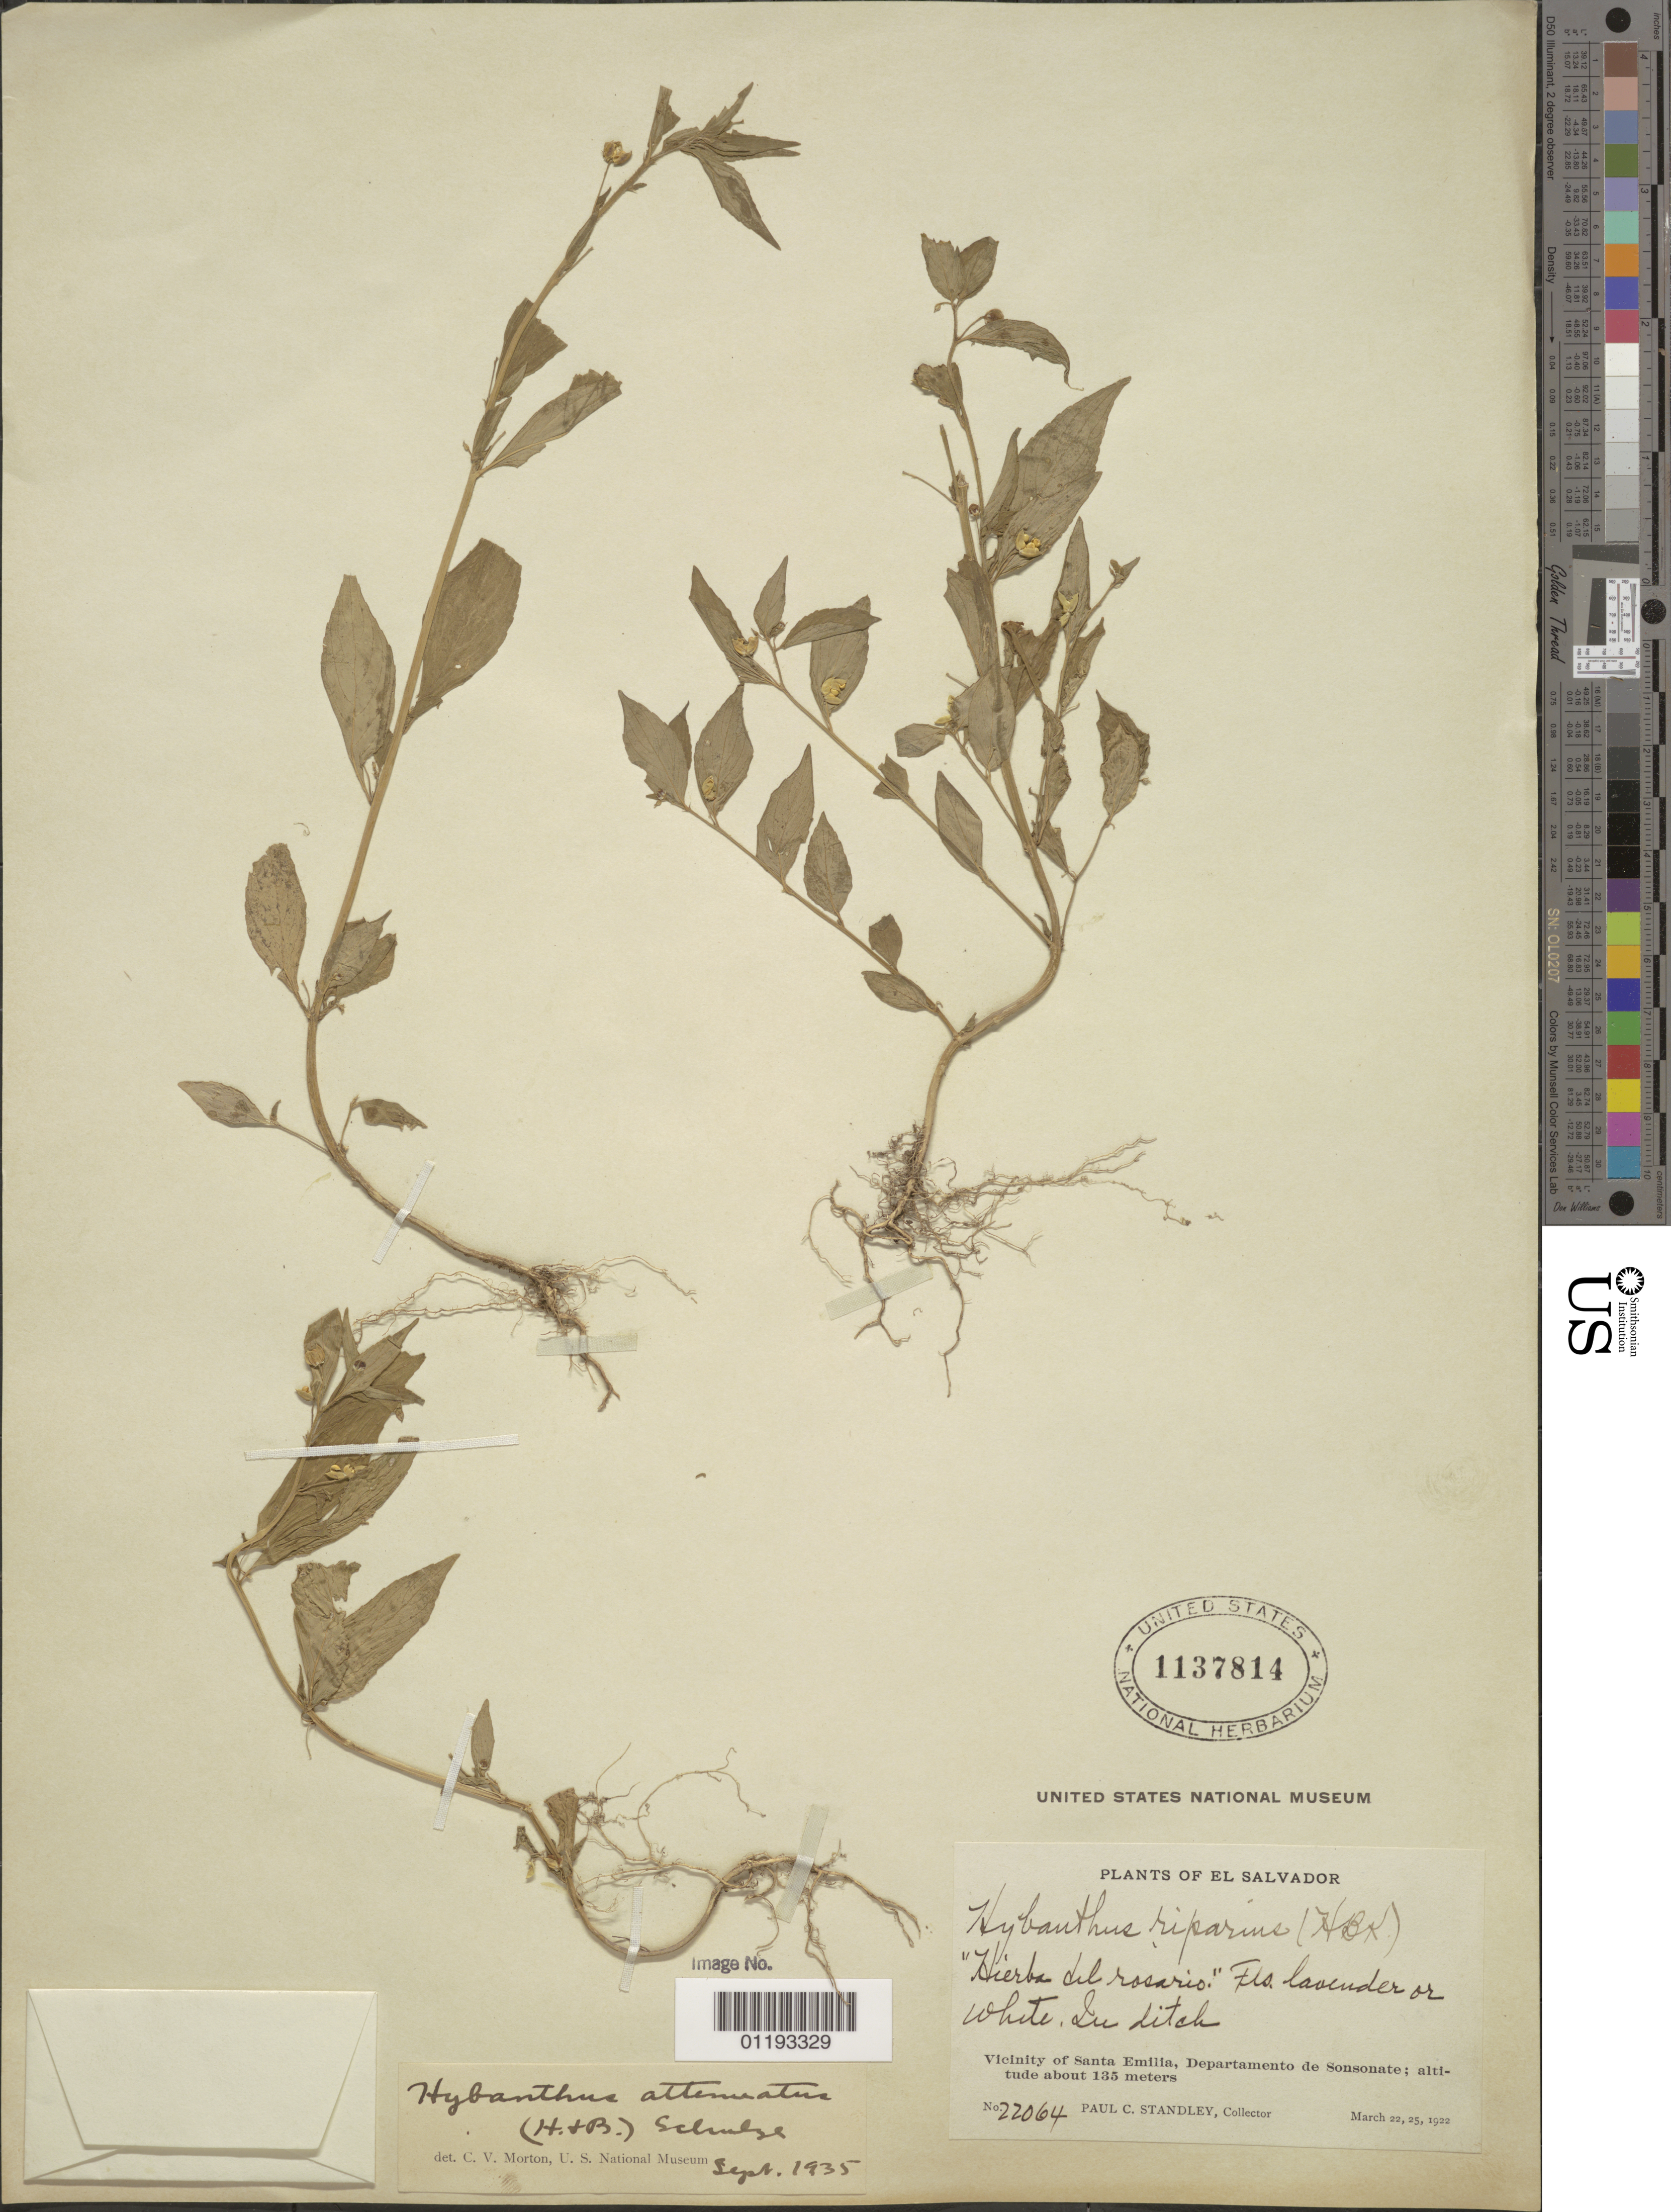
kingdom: Plantae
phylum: Tracheophyta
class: Magnoliopsida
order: Malpighiales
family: Violaceae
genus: Pombalia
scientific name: Pombalia attenuata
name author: (Humb. & Bonpl. ex Willd.) Paula-Souza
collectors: P. C. Standley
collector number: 22064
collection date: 1922-03-22,1922-03-25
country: El Salvador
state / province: Sonsonate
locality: Vicitity of Santa Emilia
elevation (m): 135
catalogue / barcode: US 1137814